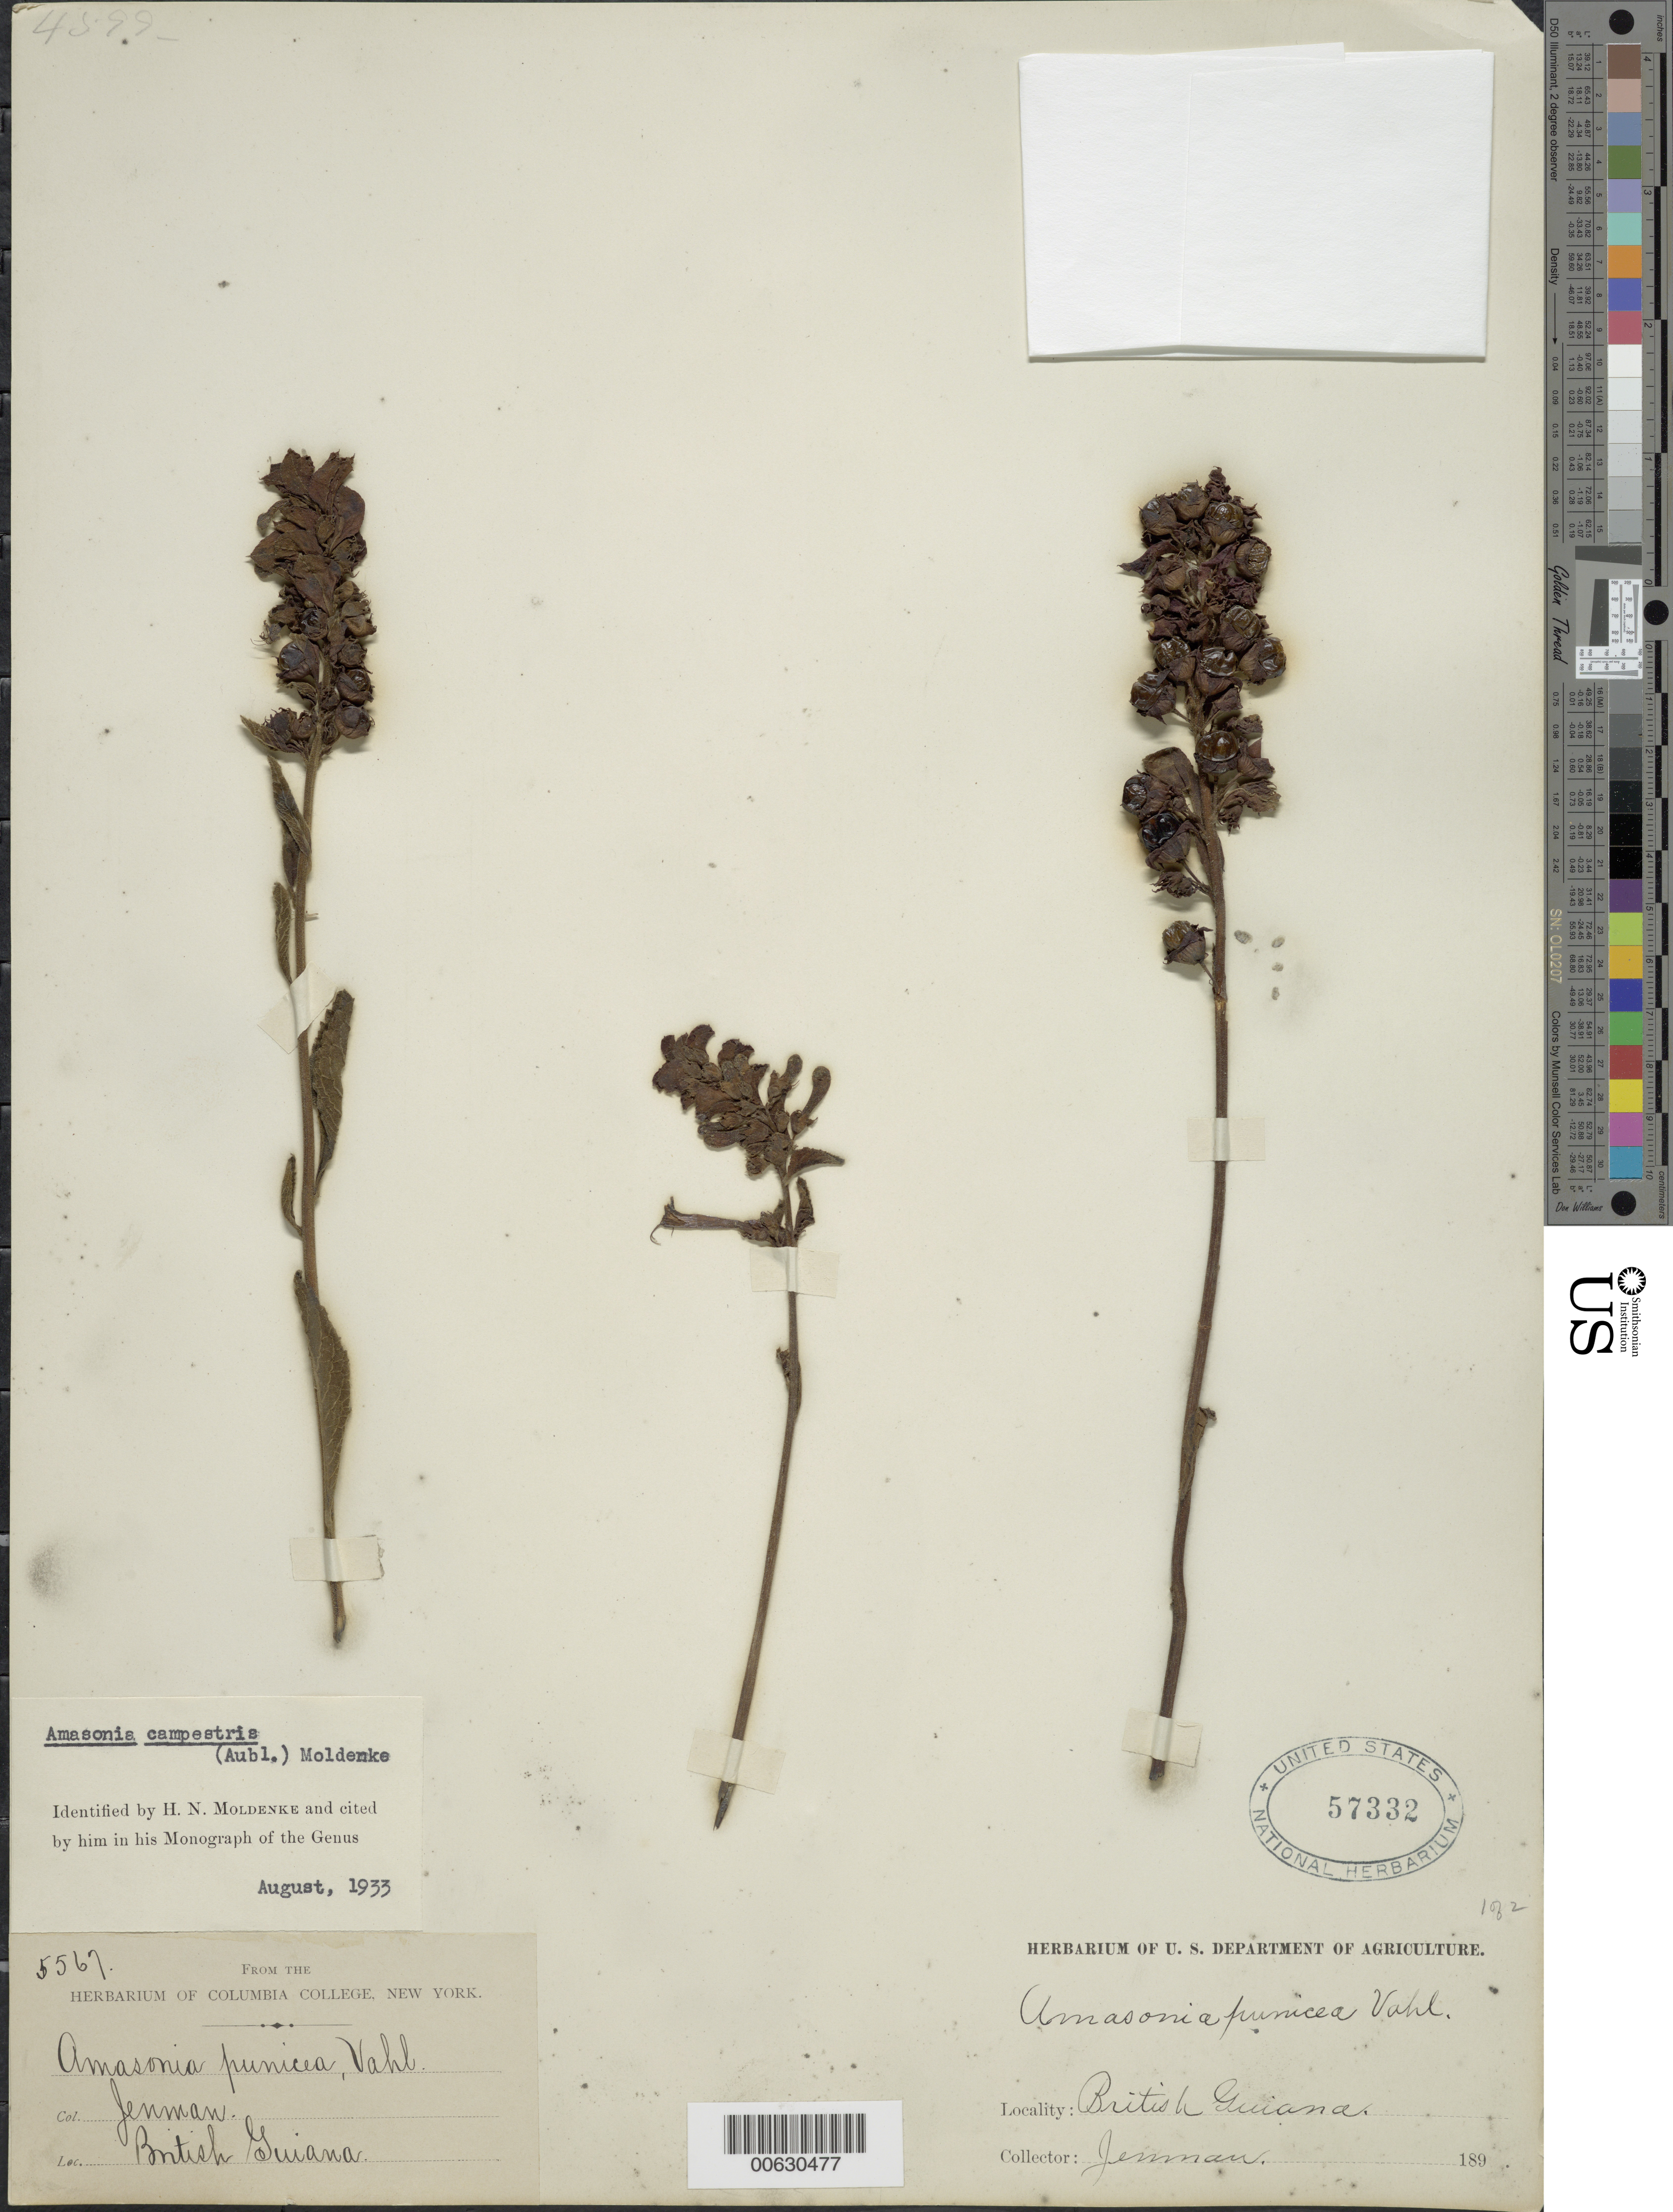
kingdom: Plantae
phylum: Tracheophyta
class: Magnoliopsida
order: Lamiales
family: Lamiaceae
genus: Amasonia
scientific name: Amasonia campestris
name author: (Aubl.) Moldenke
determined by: Moldenke, H. N.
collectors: G. S. Jenman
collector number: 5567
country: Guyana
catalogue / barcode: US 57332